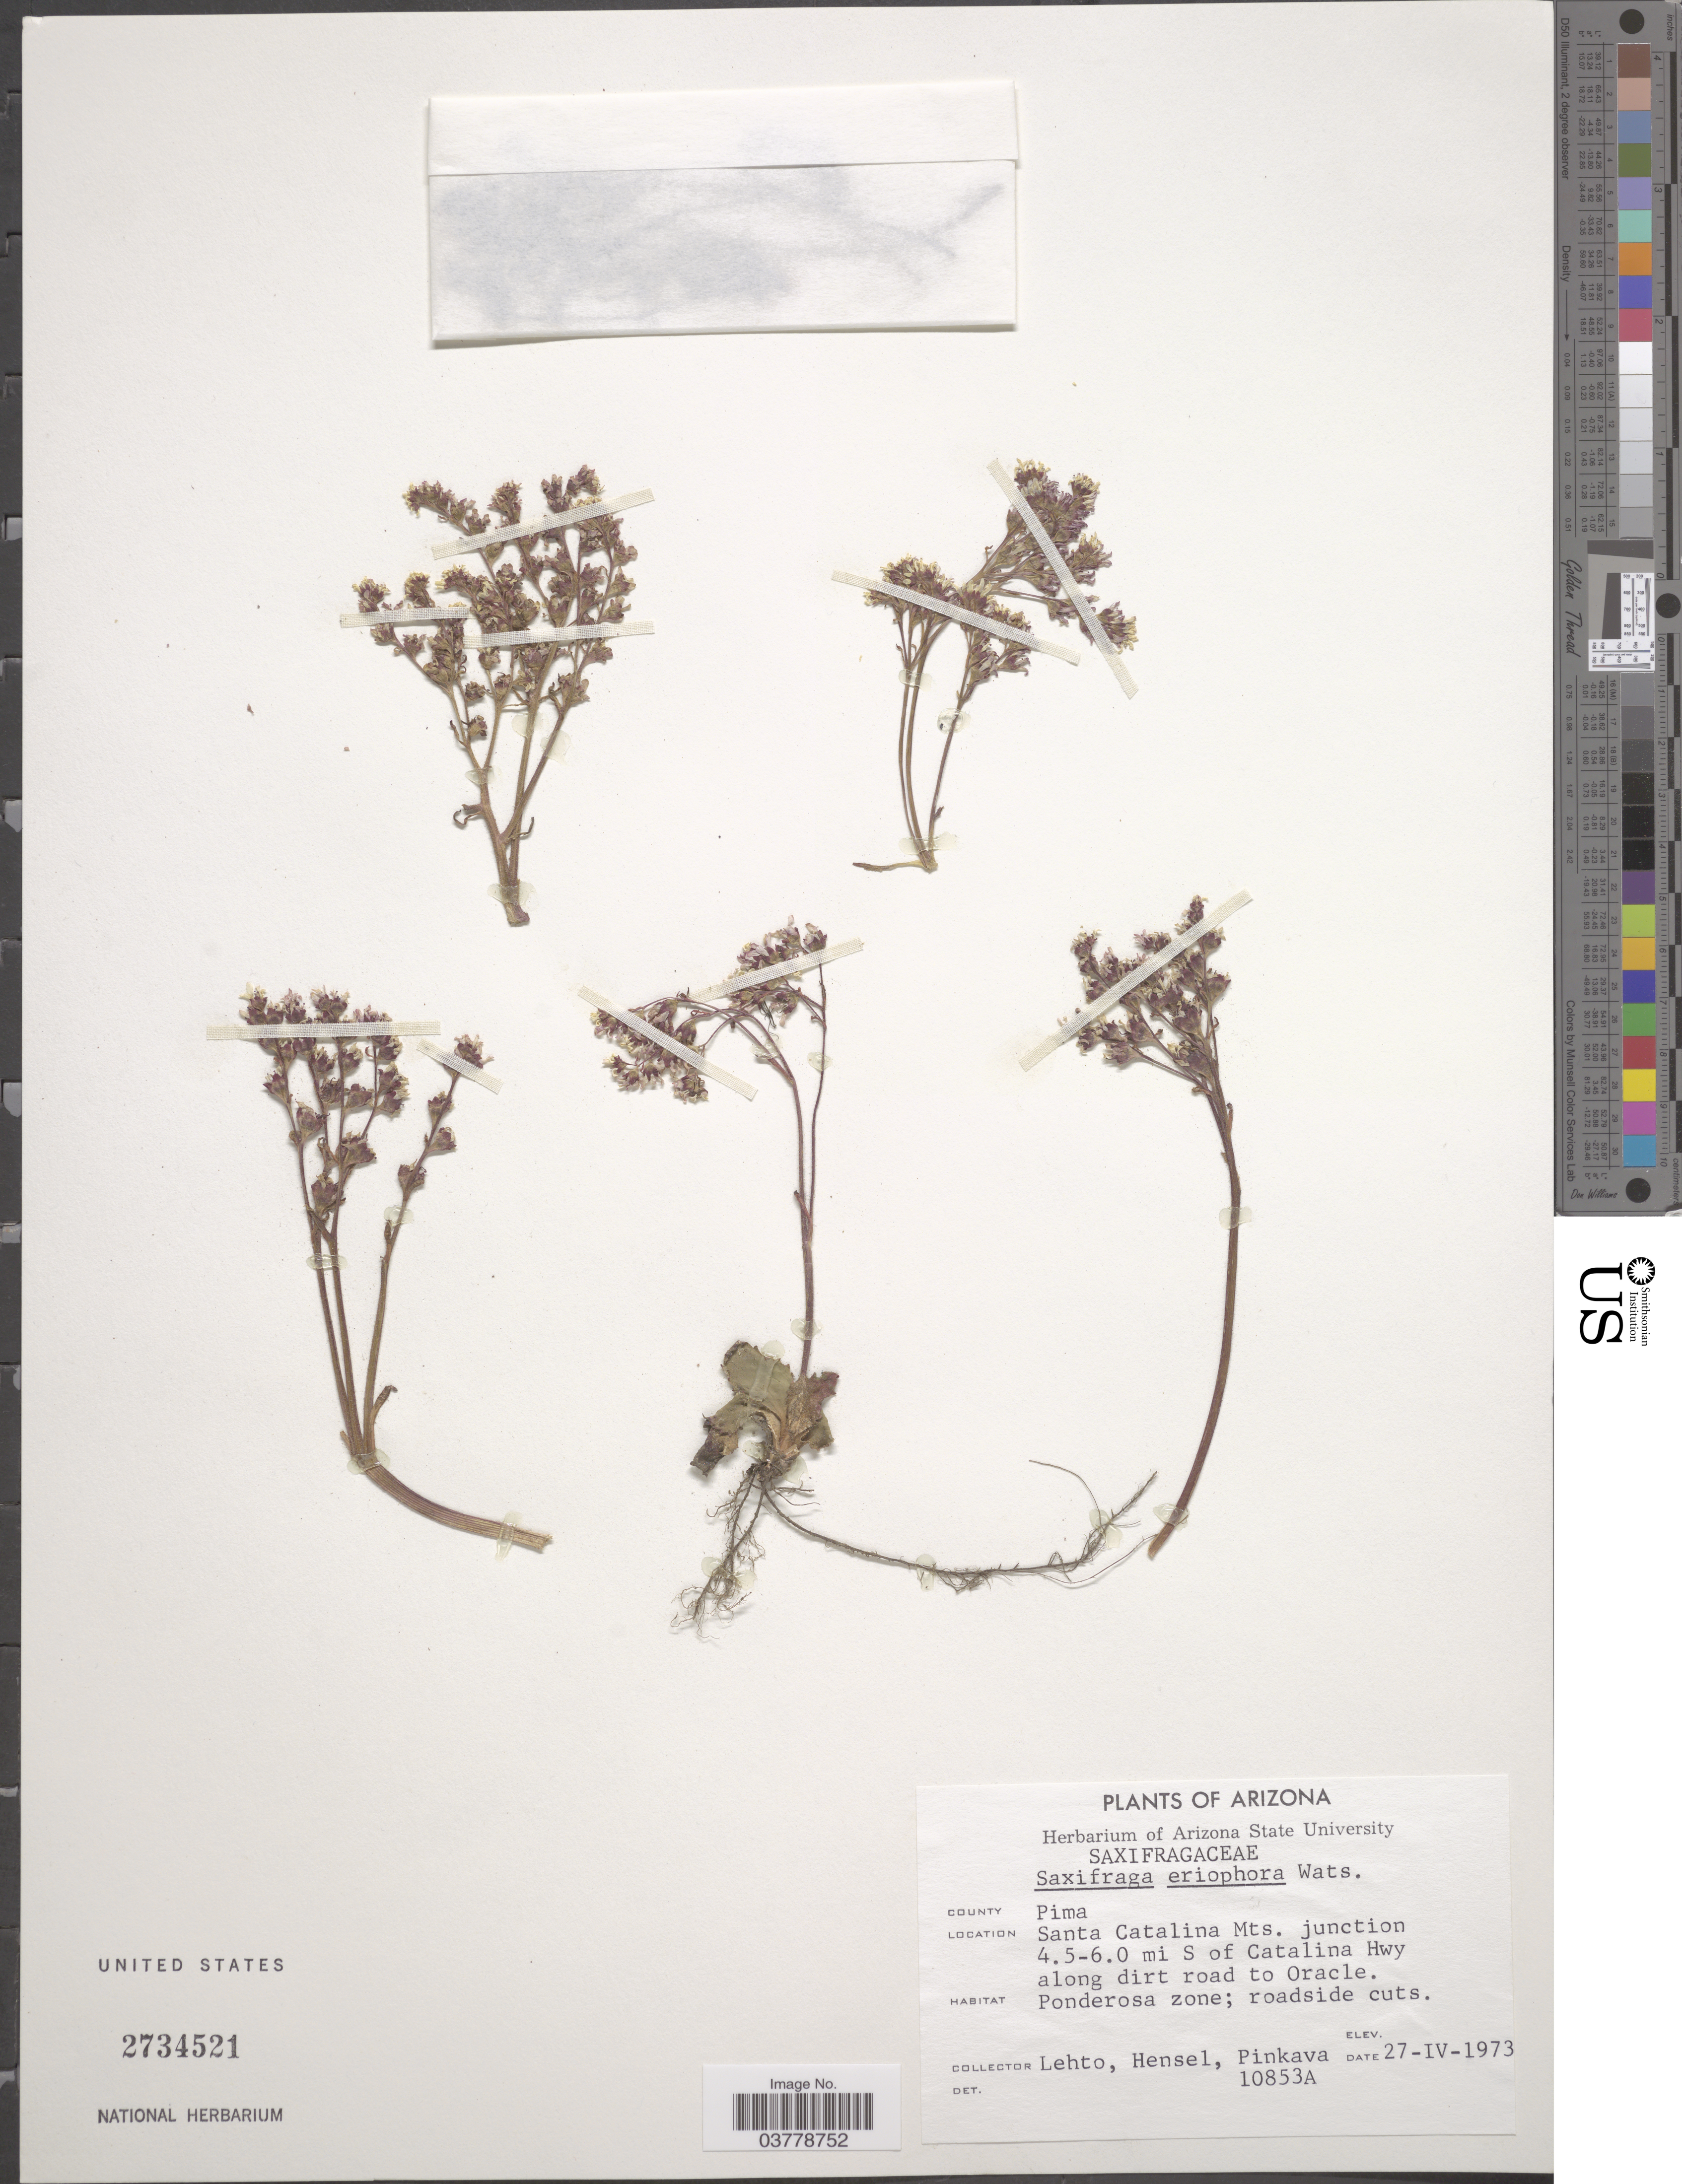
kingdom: Plantae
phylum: Tracheophyta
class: Magnoliopsida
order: Saxifragales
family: Saxifragaceae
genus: Micranthes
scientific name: Micranthes eriophora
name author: (S. Watson) Small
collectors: -. Lehto, -. Hensel & -. Pinkava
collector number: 10853A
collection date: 1973-04-27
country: United States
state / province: Arizona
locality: County Pima. Santa Catalina Mts. junction 4.5-6.0 mi S of Catalina Hwy along dirt road to Oracle.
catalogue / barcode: US 2734521